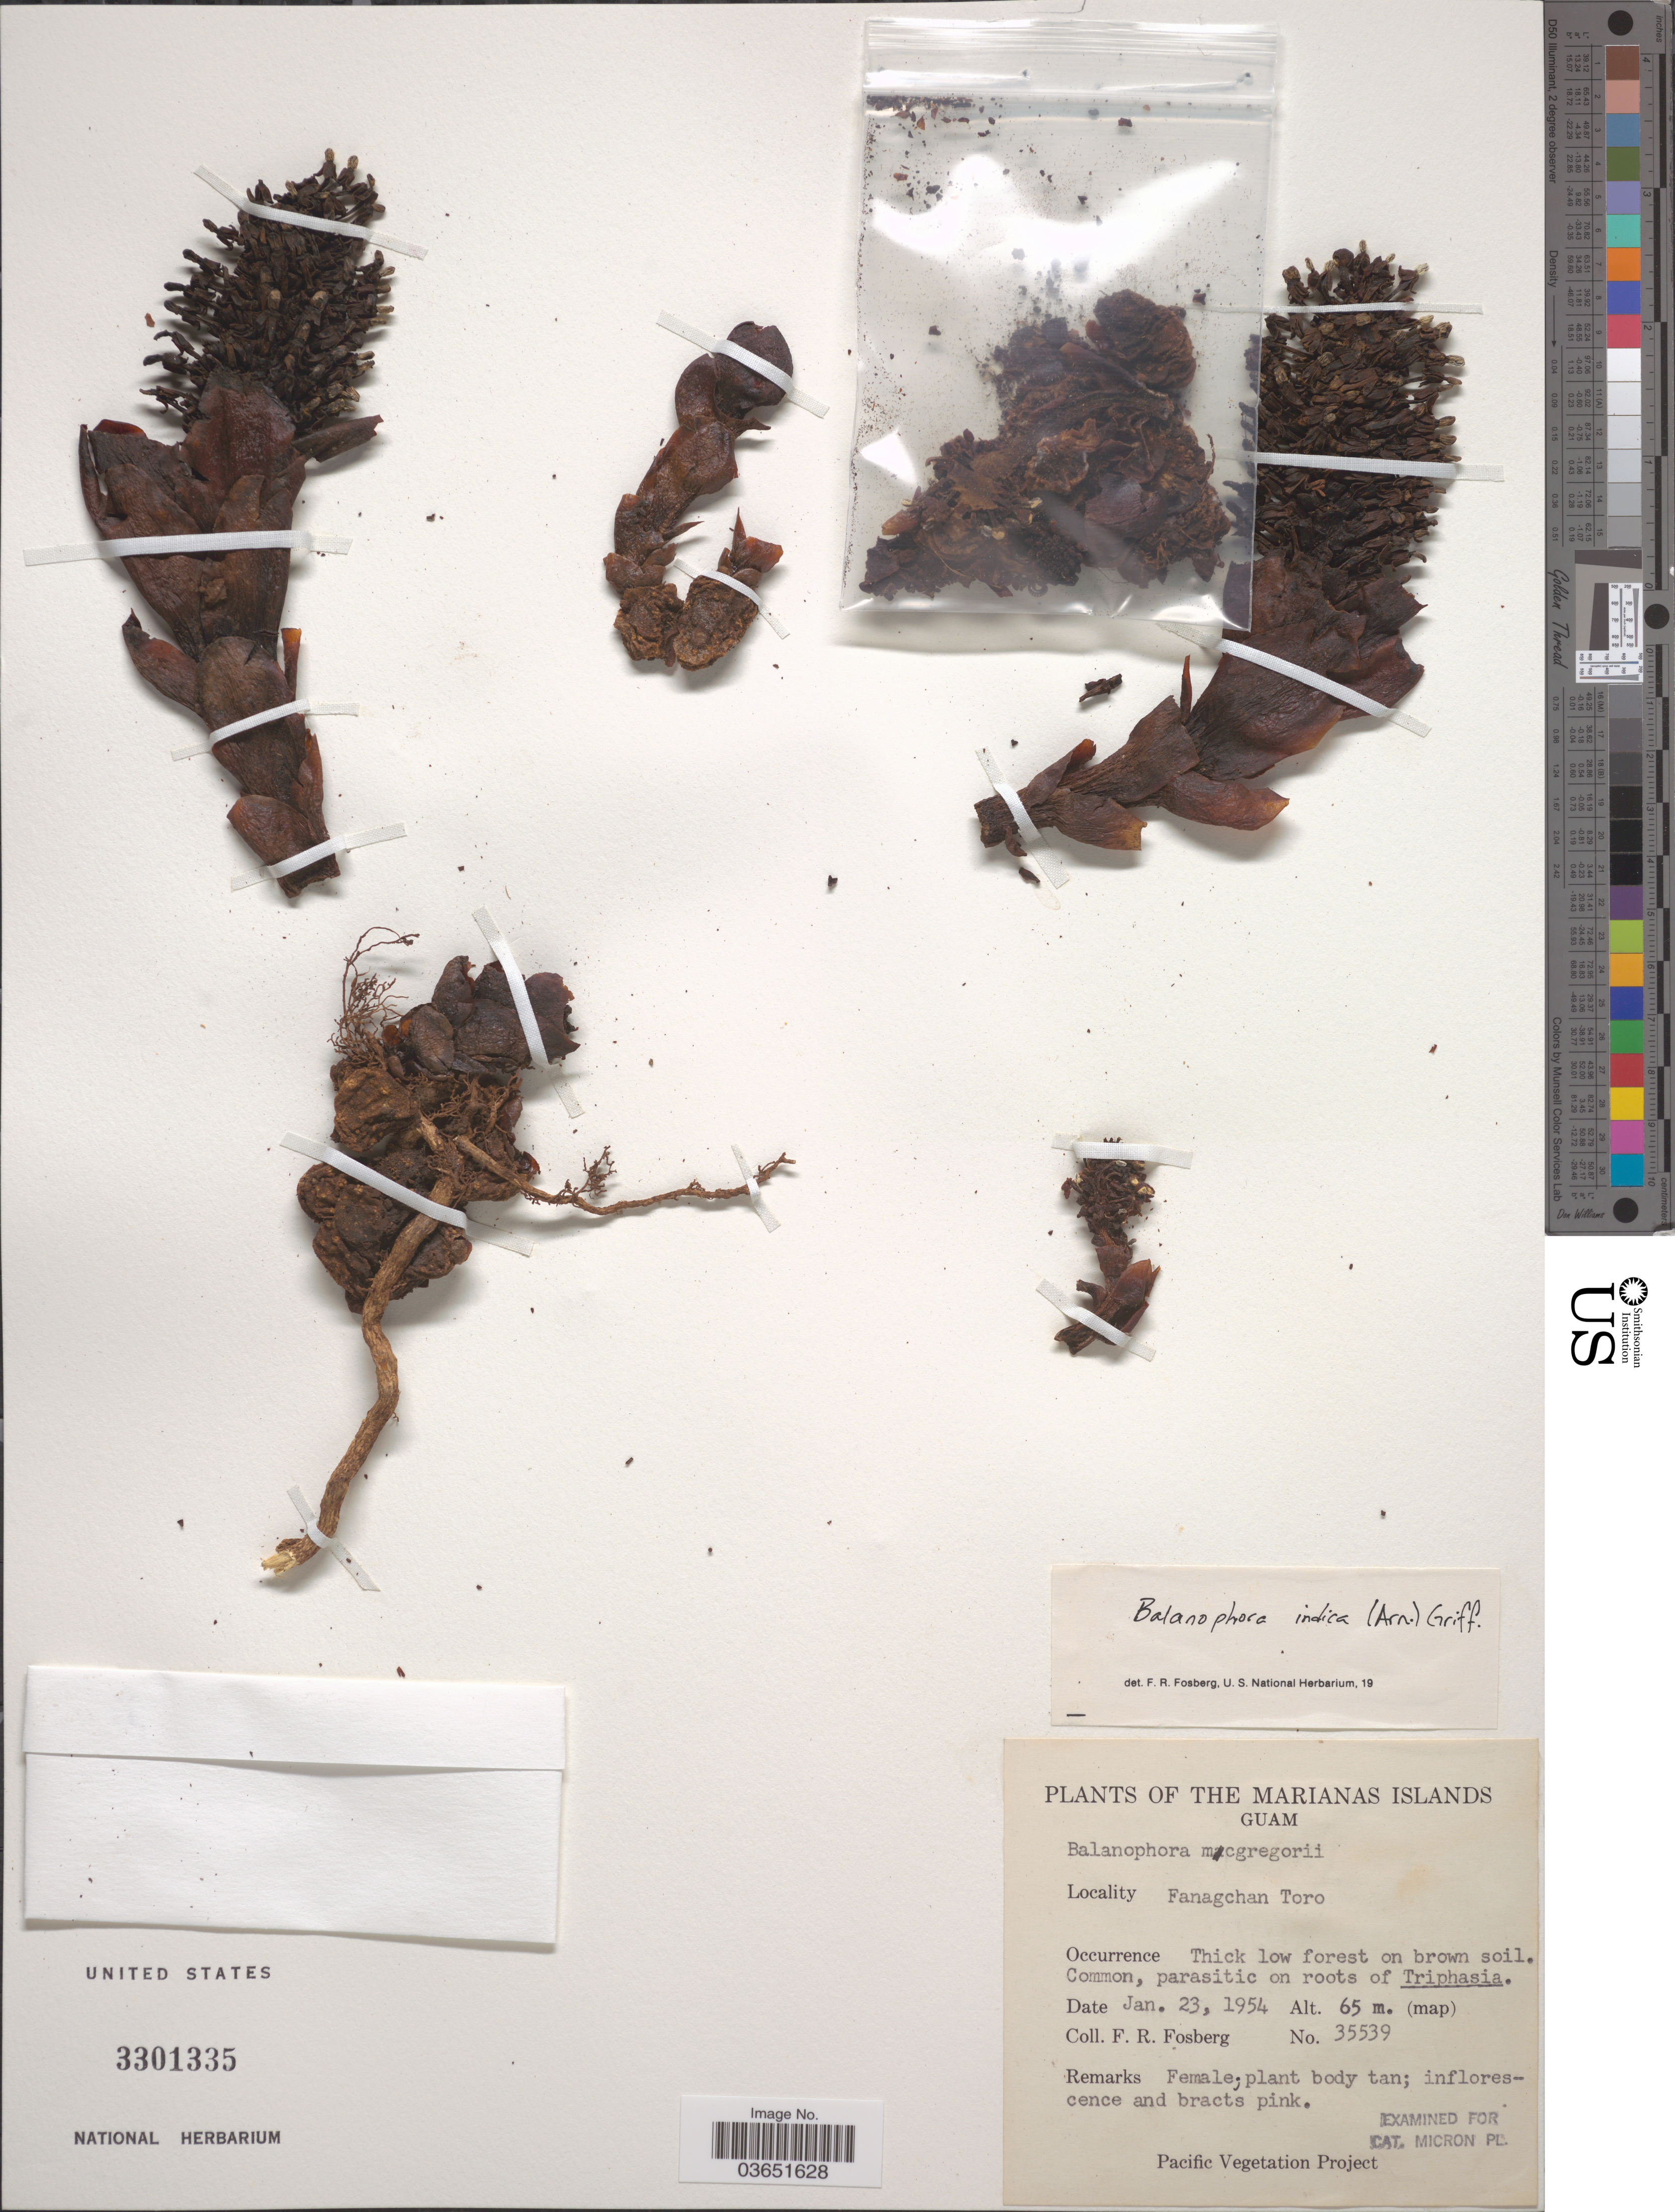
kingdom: Plantae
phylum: Tracheophyta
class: Magnoliopsida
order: Santalales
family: Balanophoraceae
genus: Balanophora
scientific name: Balanophora indica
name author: (Arn.) Griff.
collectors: F. R. Fosberg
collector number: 35539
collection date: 1954-01-23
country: Guam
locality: The Marianas Islands. Fanagchan Toro.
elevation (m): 65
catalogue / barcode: US 3301335